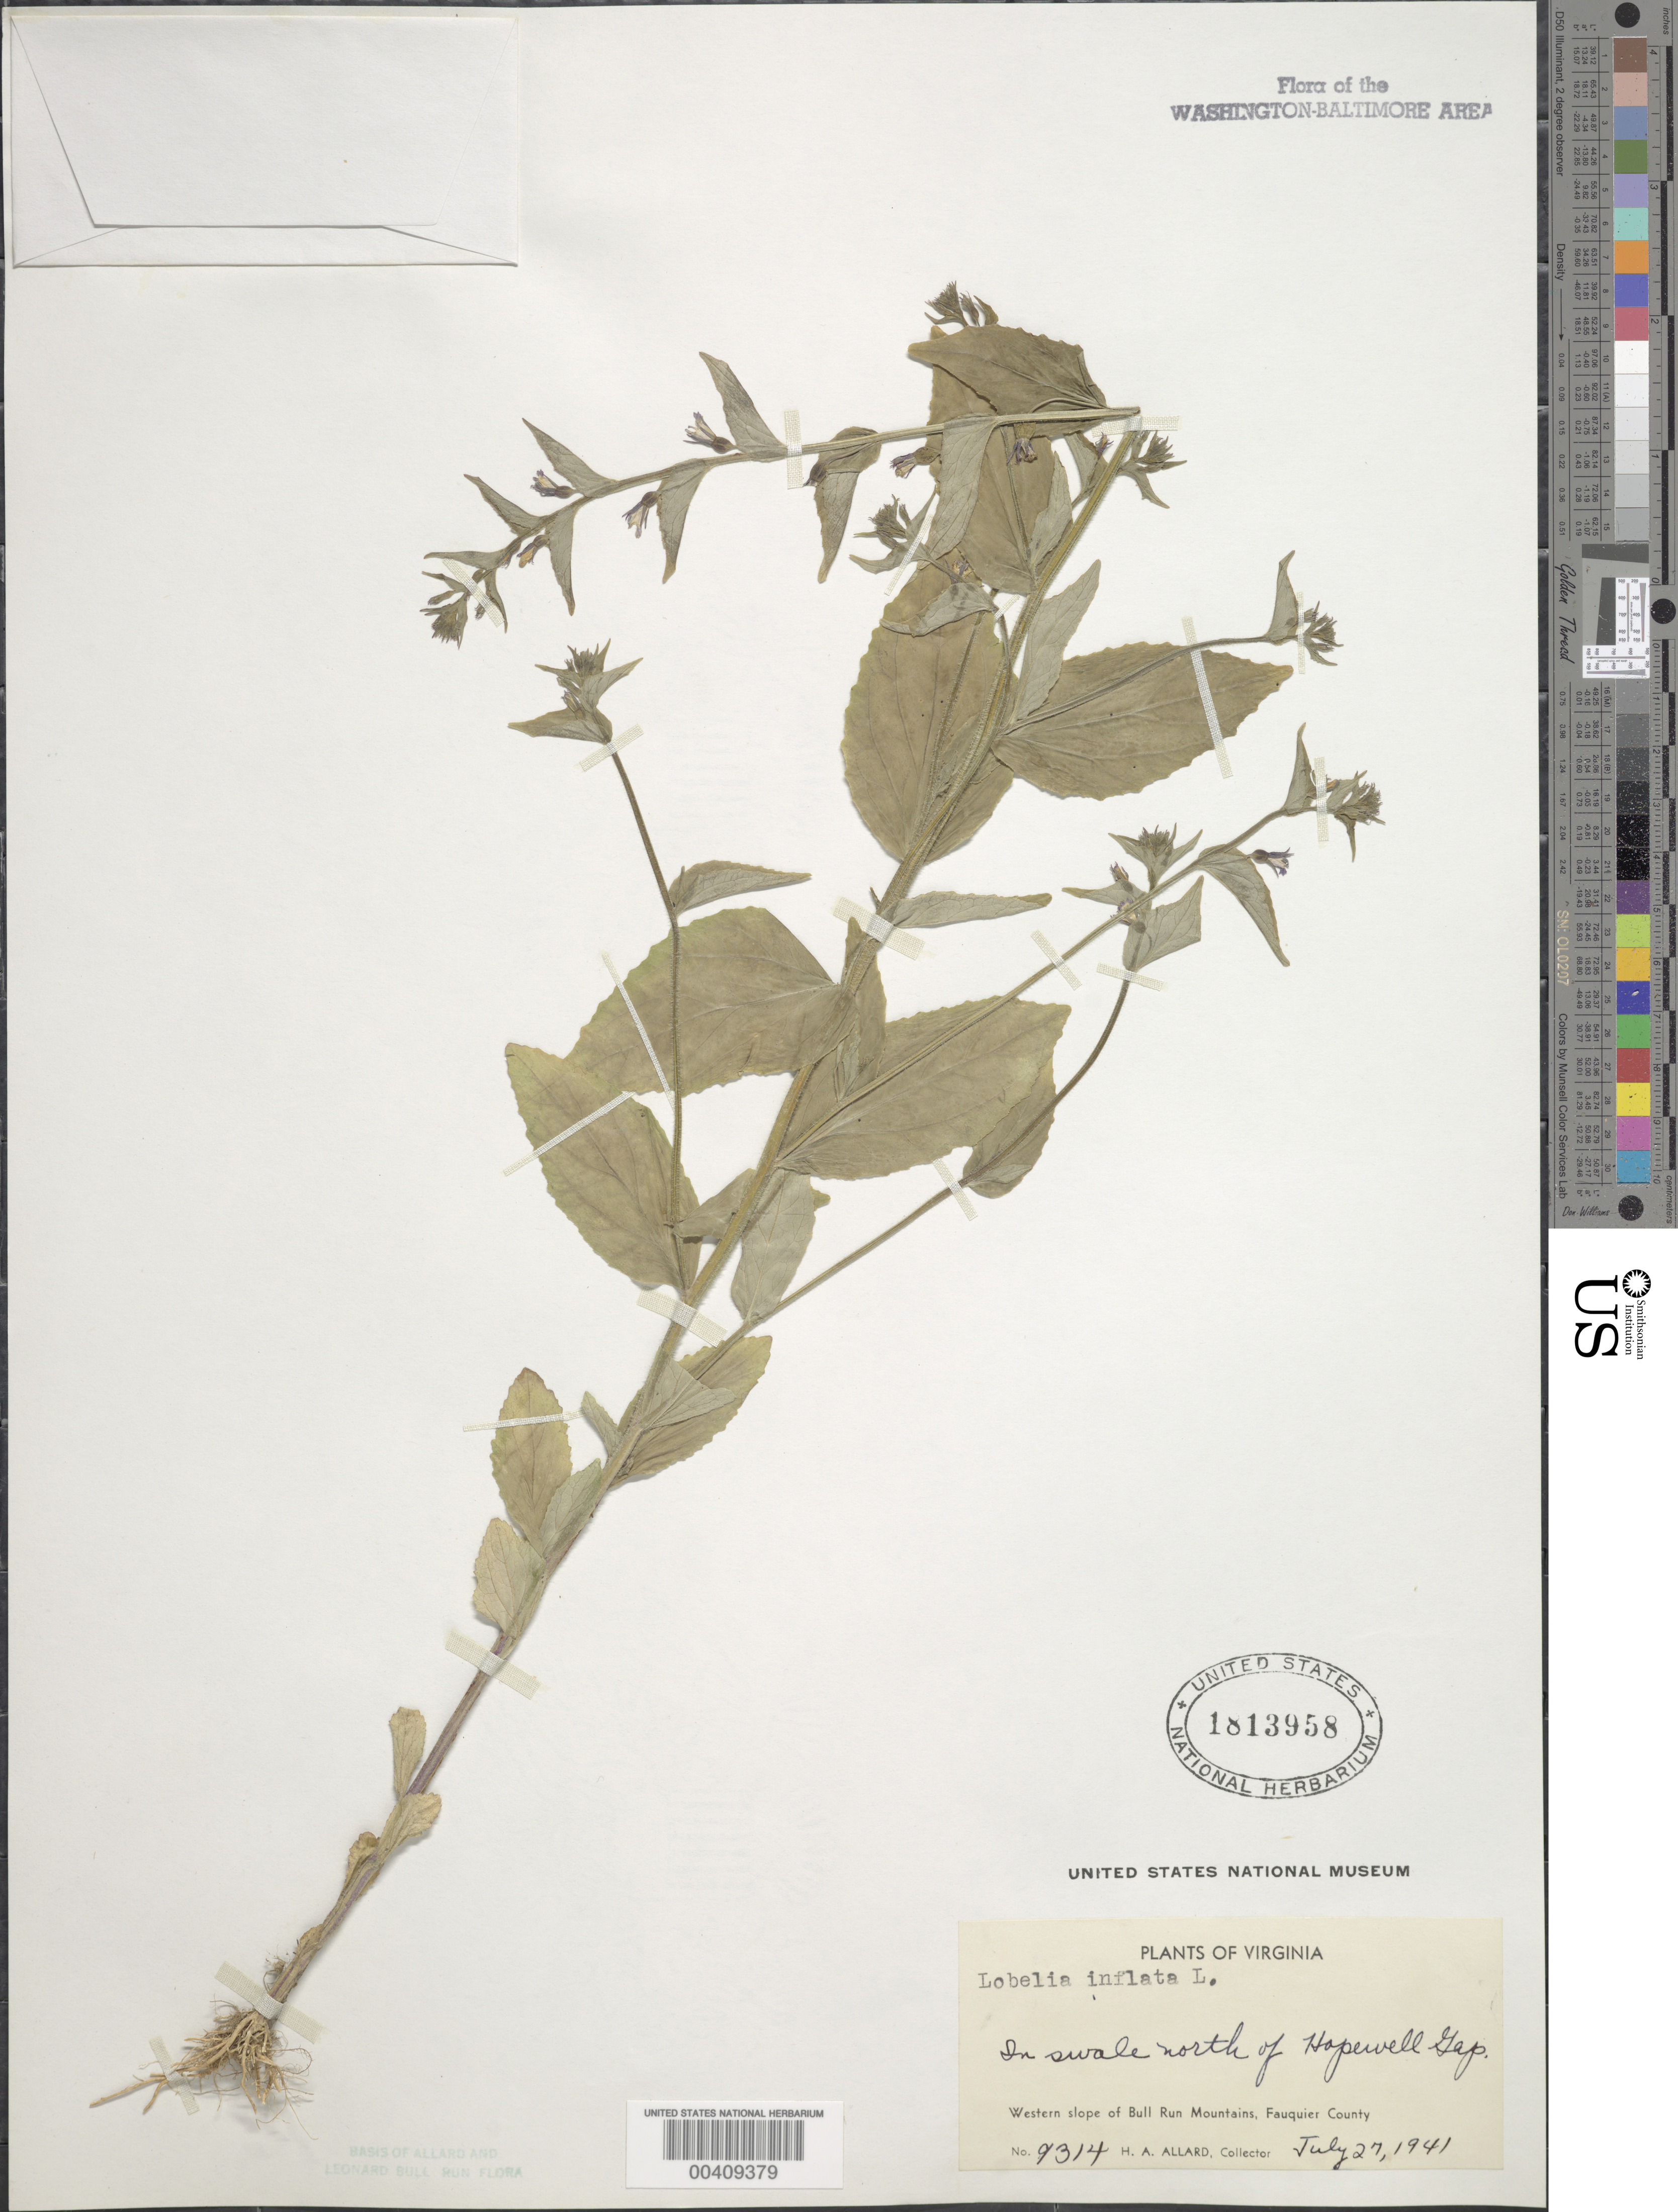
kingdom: Plantae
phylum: Tracheophyta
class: Magnoliopsida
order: Asterales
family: Campanulaceae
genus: Lobelia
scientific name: Lobelia inflata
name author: L.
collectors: H. A. Allard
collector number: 9314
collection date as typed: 27 Jul 1941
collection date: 1941-07-27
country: United States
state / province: Virginia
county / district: Fauquier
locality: Western slope of Bull Run Mountains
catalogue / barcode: US 1813958